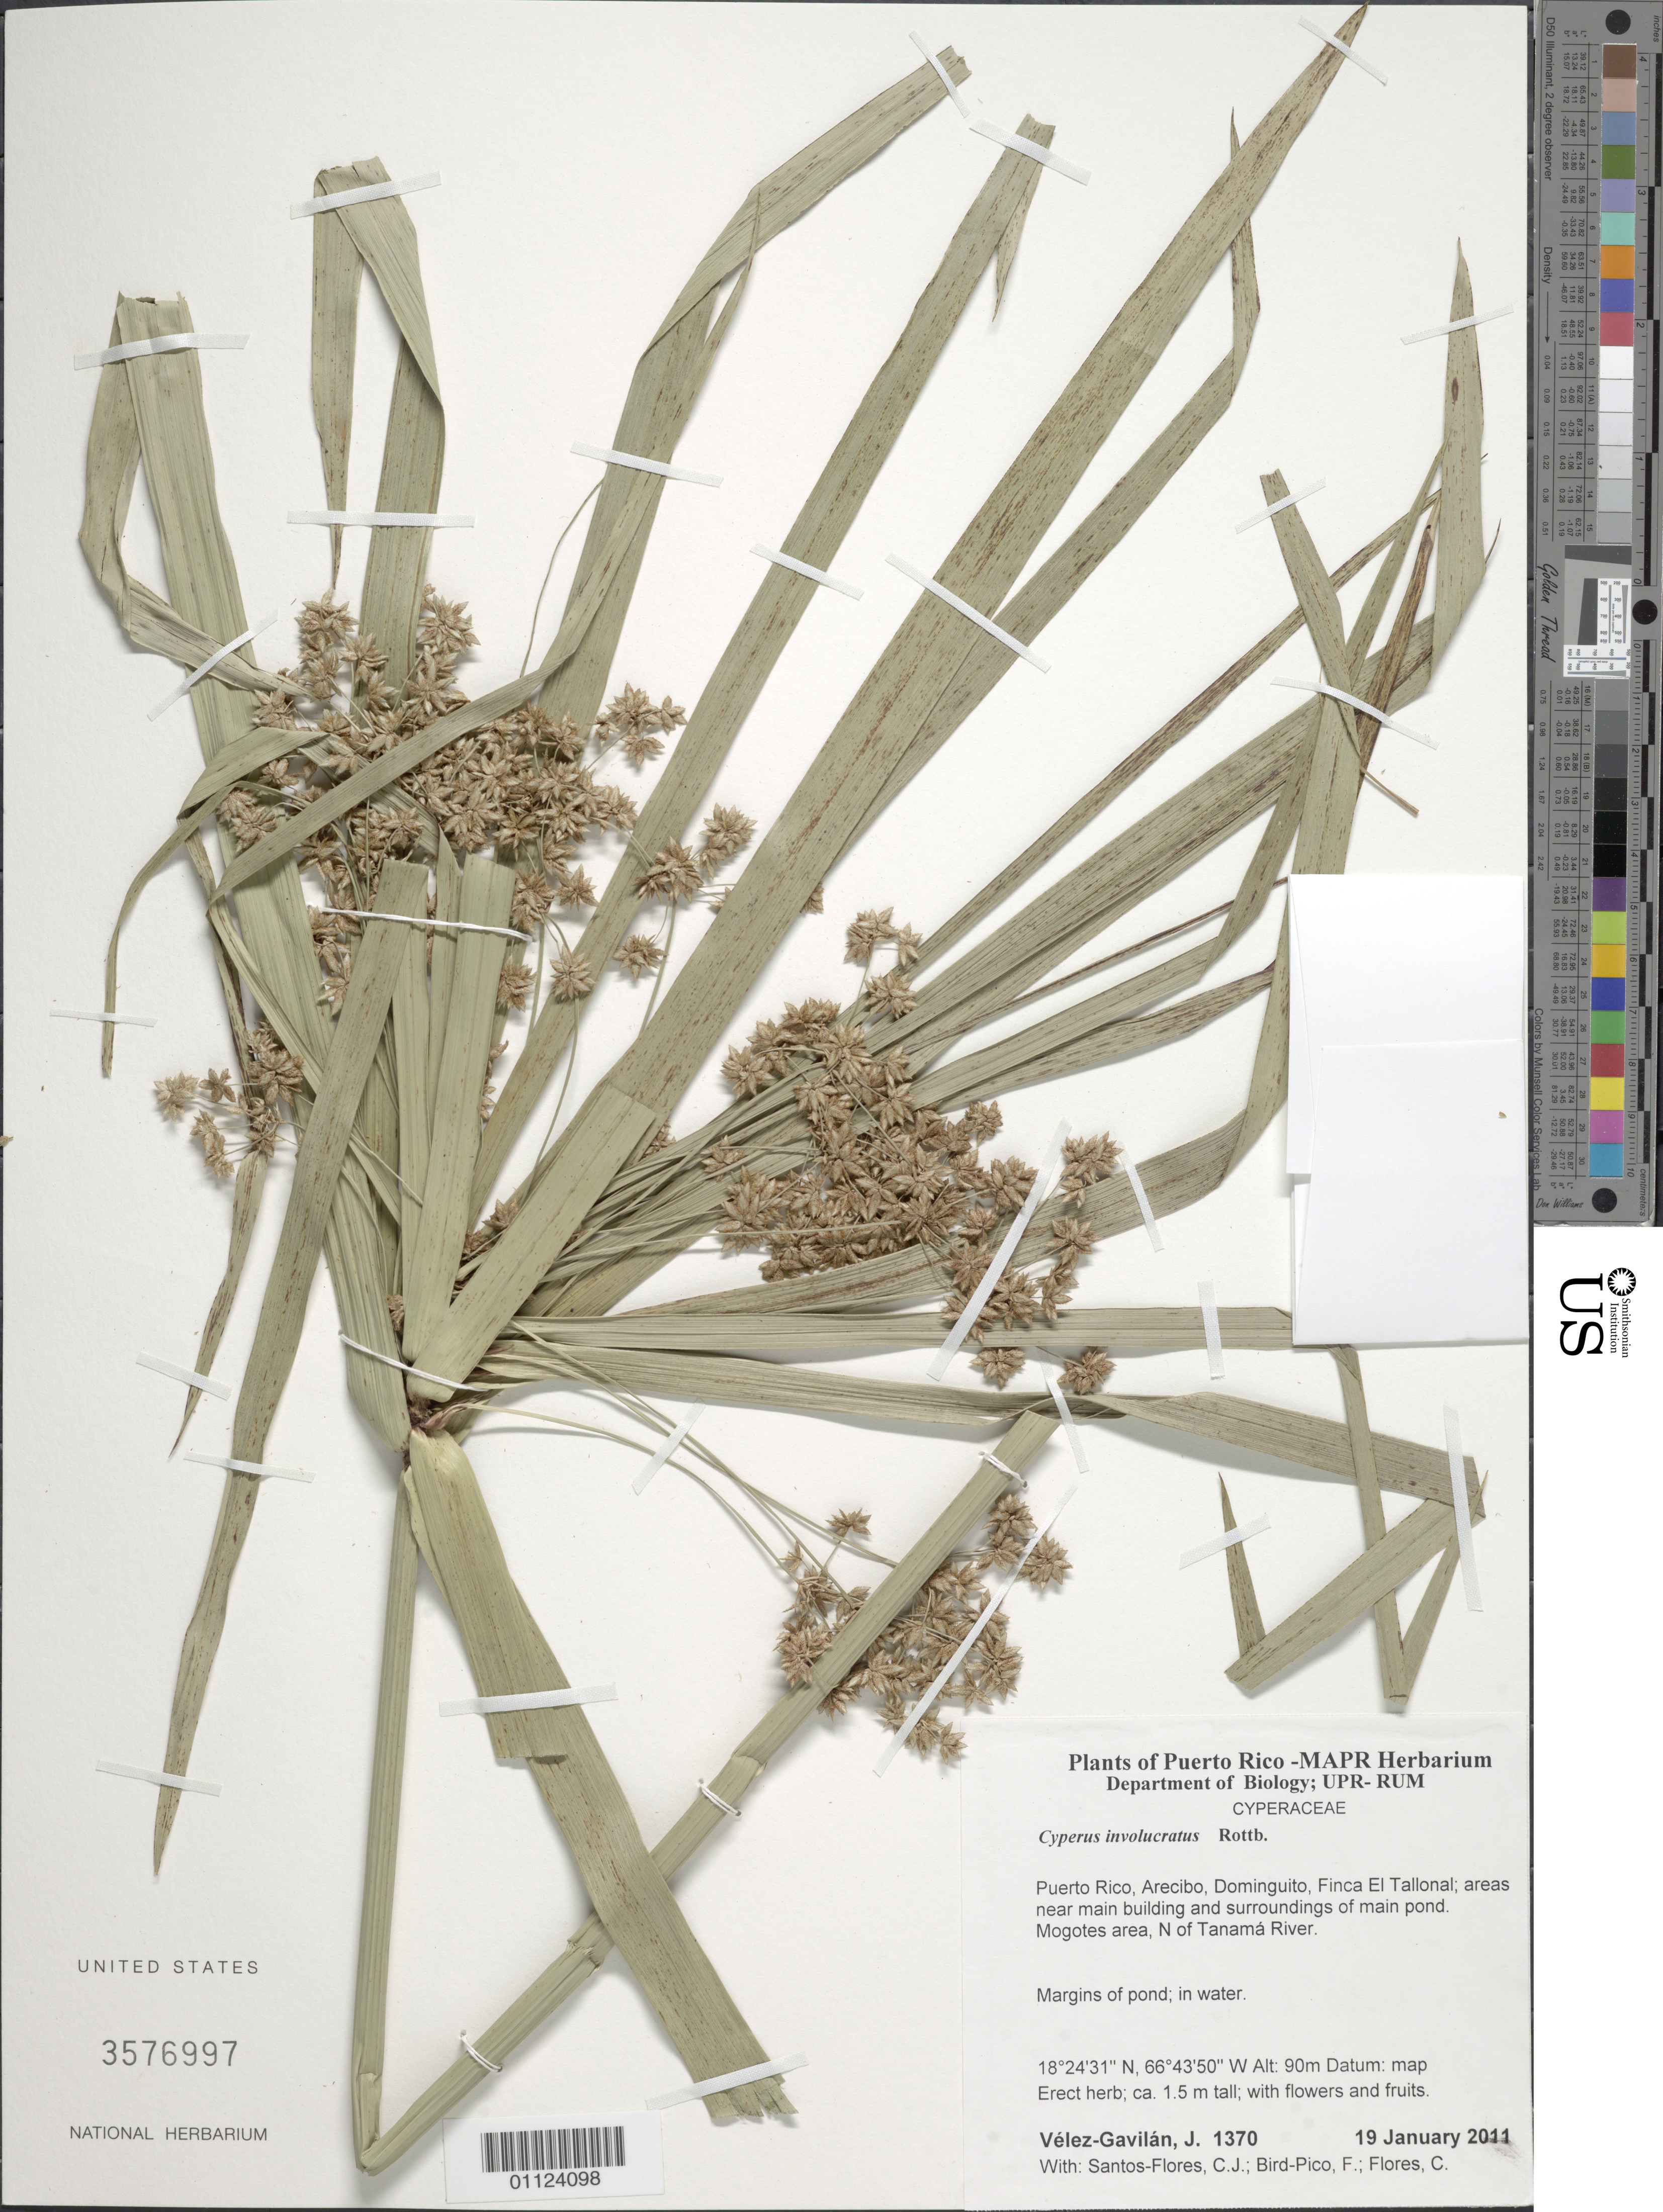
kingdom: Plantae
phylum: Tracheophyta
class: Liliopsida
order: Poales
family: Cyperaceae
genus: Cyperus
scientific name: Cyperus involucratus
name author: Rottb.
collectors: J. Vélez-Gavilán, C. Santos-Flores, F. Bird-Pico & C. Flores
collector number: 1370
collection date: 2011-01-19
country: Puerto Rico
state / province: Arecibo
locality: Dominguito, Finca El Tallonal; areas near main building and surroundings of main pond. Mogote area N of Tanamá River.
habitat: Margins of pond; in water.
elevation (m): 90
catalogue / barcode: US 3576997